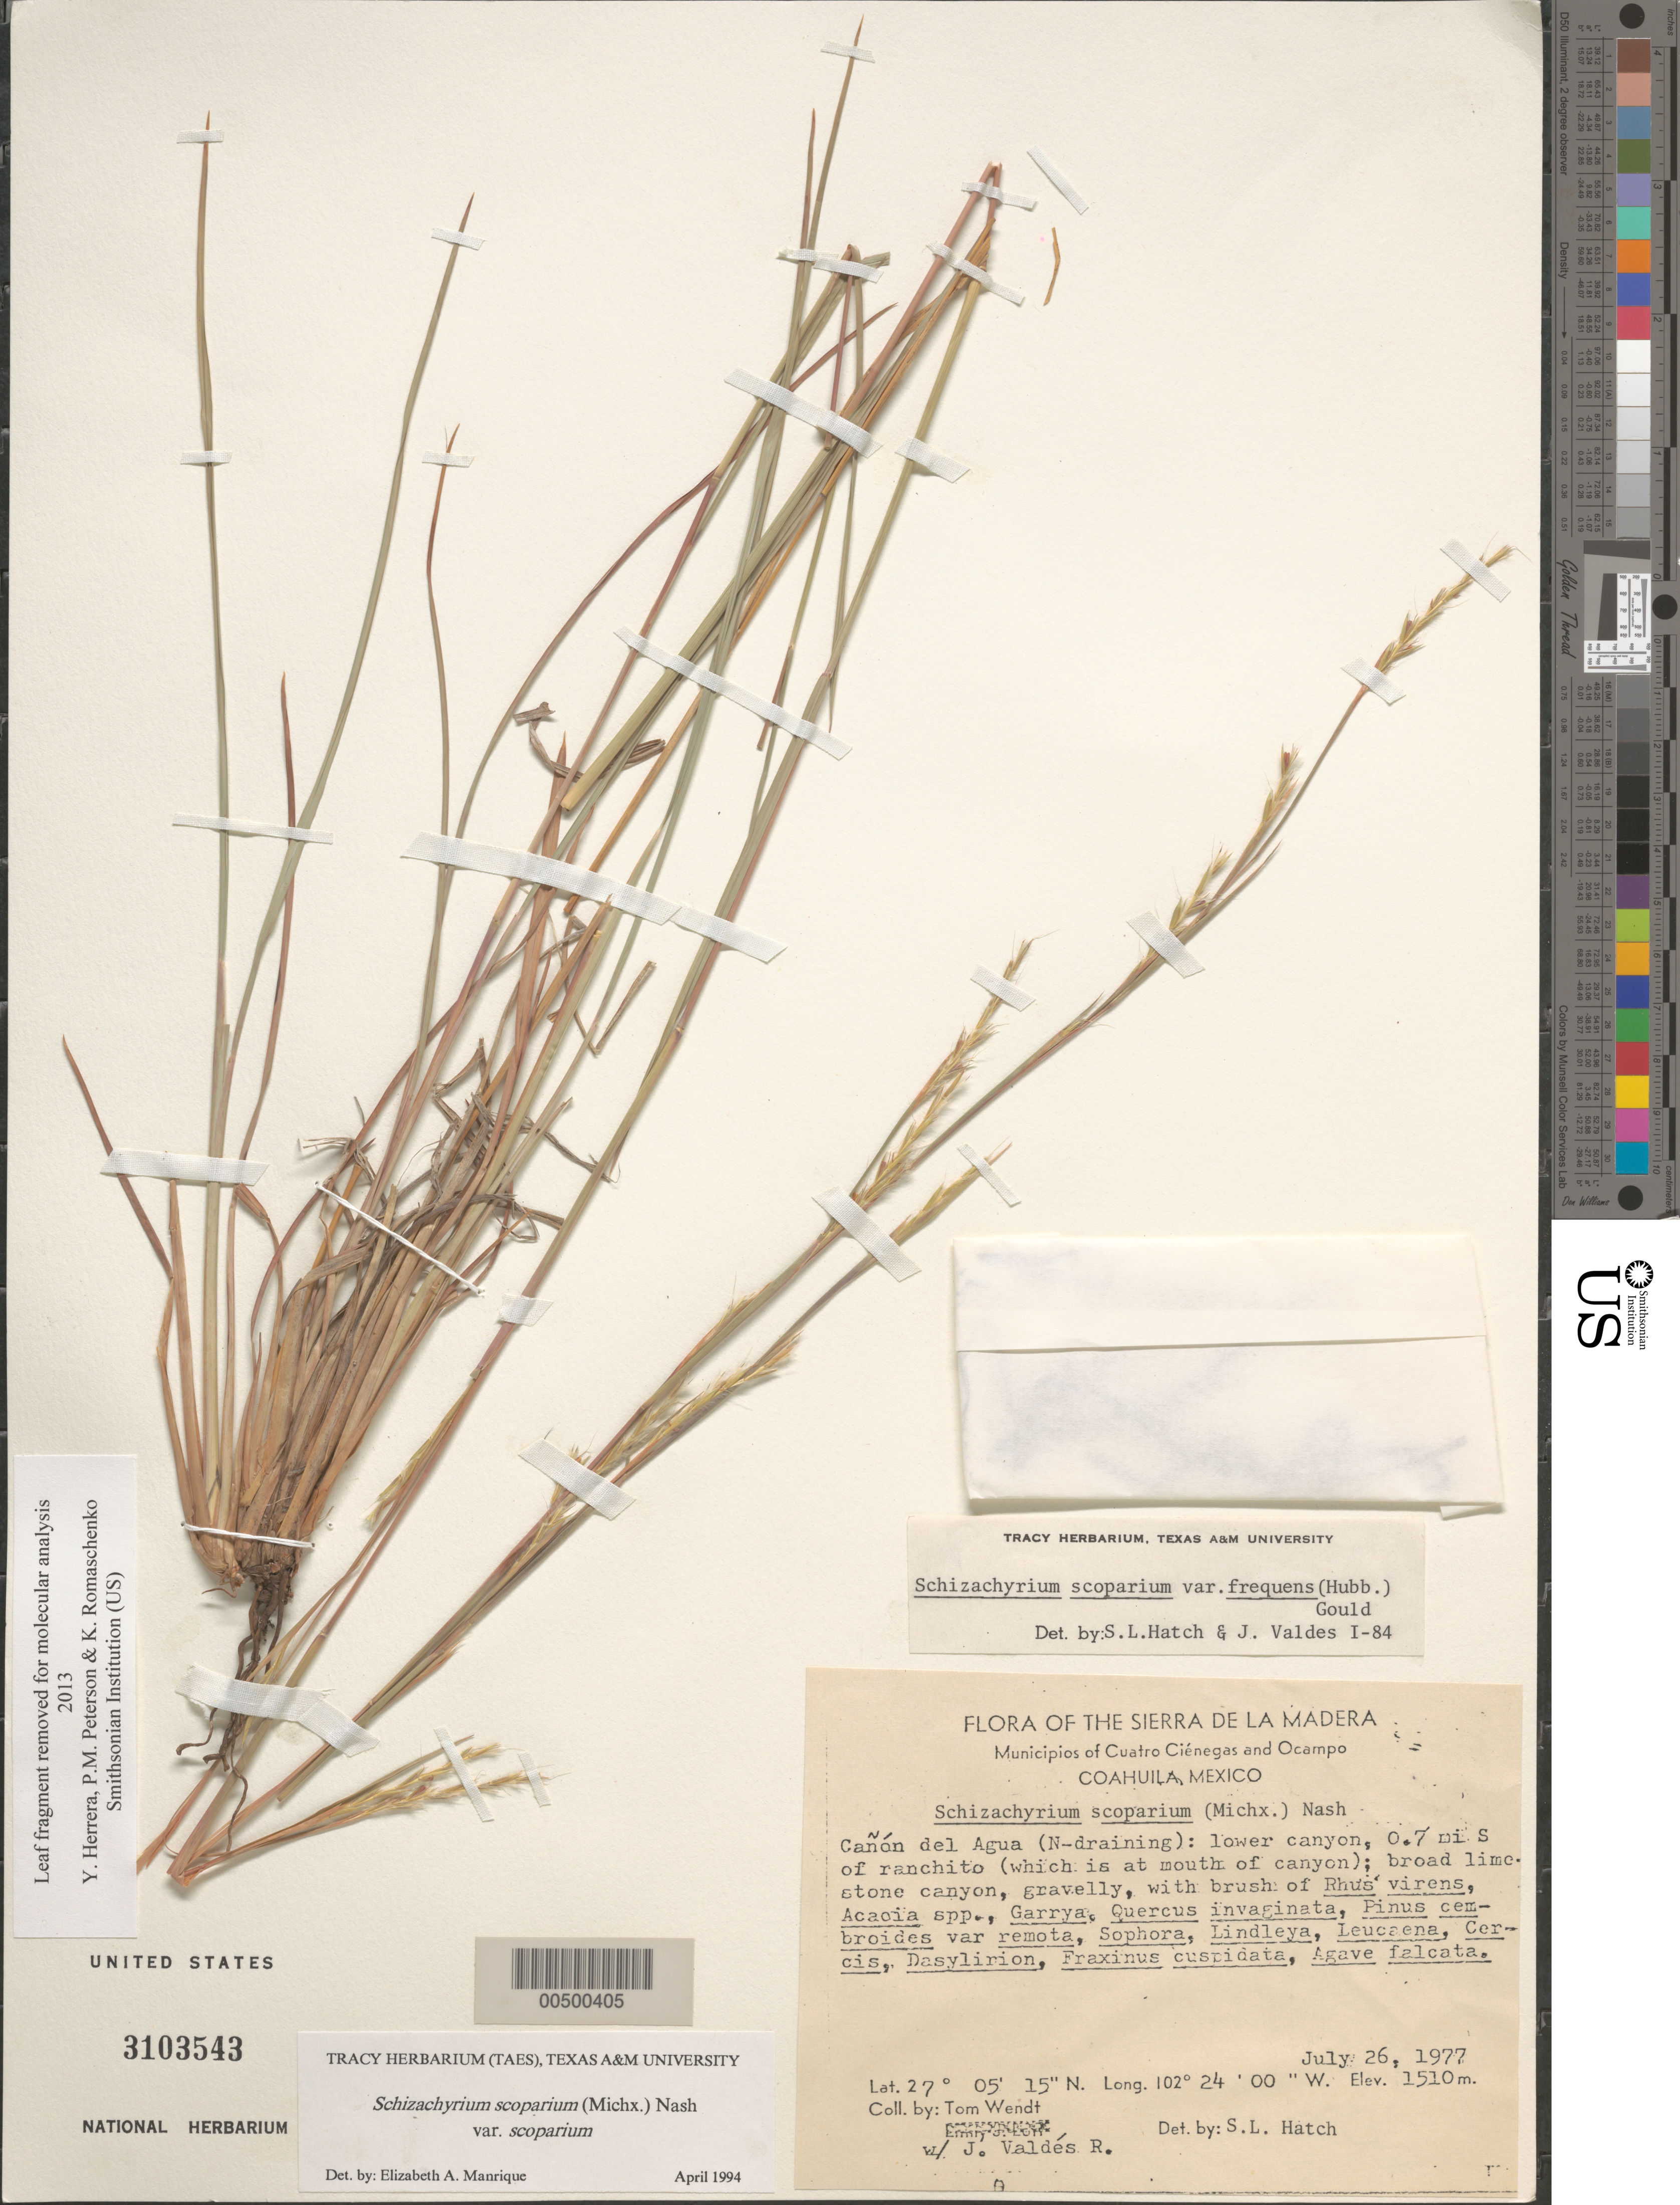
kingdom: Plantae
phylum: Tracheophyta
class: Liliopsida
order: Poales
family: Poaceae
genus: Schizachyrium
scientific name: Schizachyrium scoparium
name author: (Michx.) Nash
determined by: Manrique, E. A.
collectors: T. L. Wendt & J. Valdés-Reyna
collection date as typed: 26 Jul 1977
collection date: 1977-07-26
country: Mexico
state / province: Coahuila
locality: Sierra de la Madera, Cuatro Ciénegas & Ocampo Muns, Cañón del Agua (N-draining), lower canyon, 0.7 mi S of Ranchito, at mouth...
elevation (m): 1510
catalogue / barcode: US 3103543